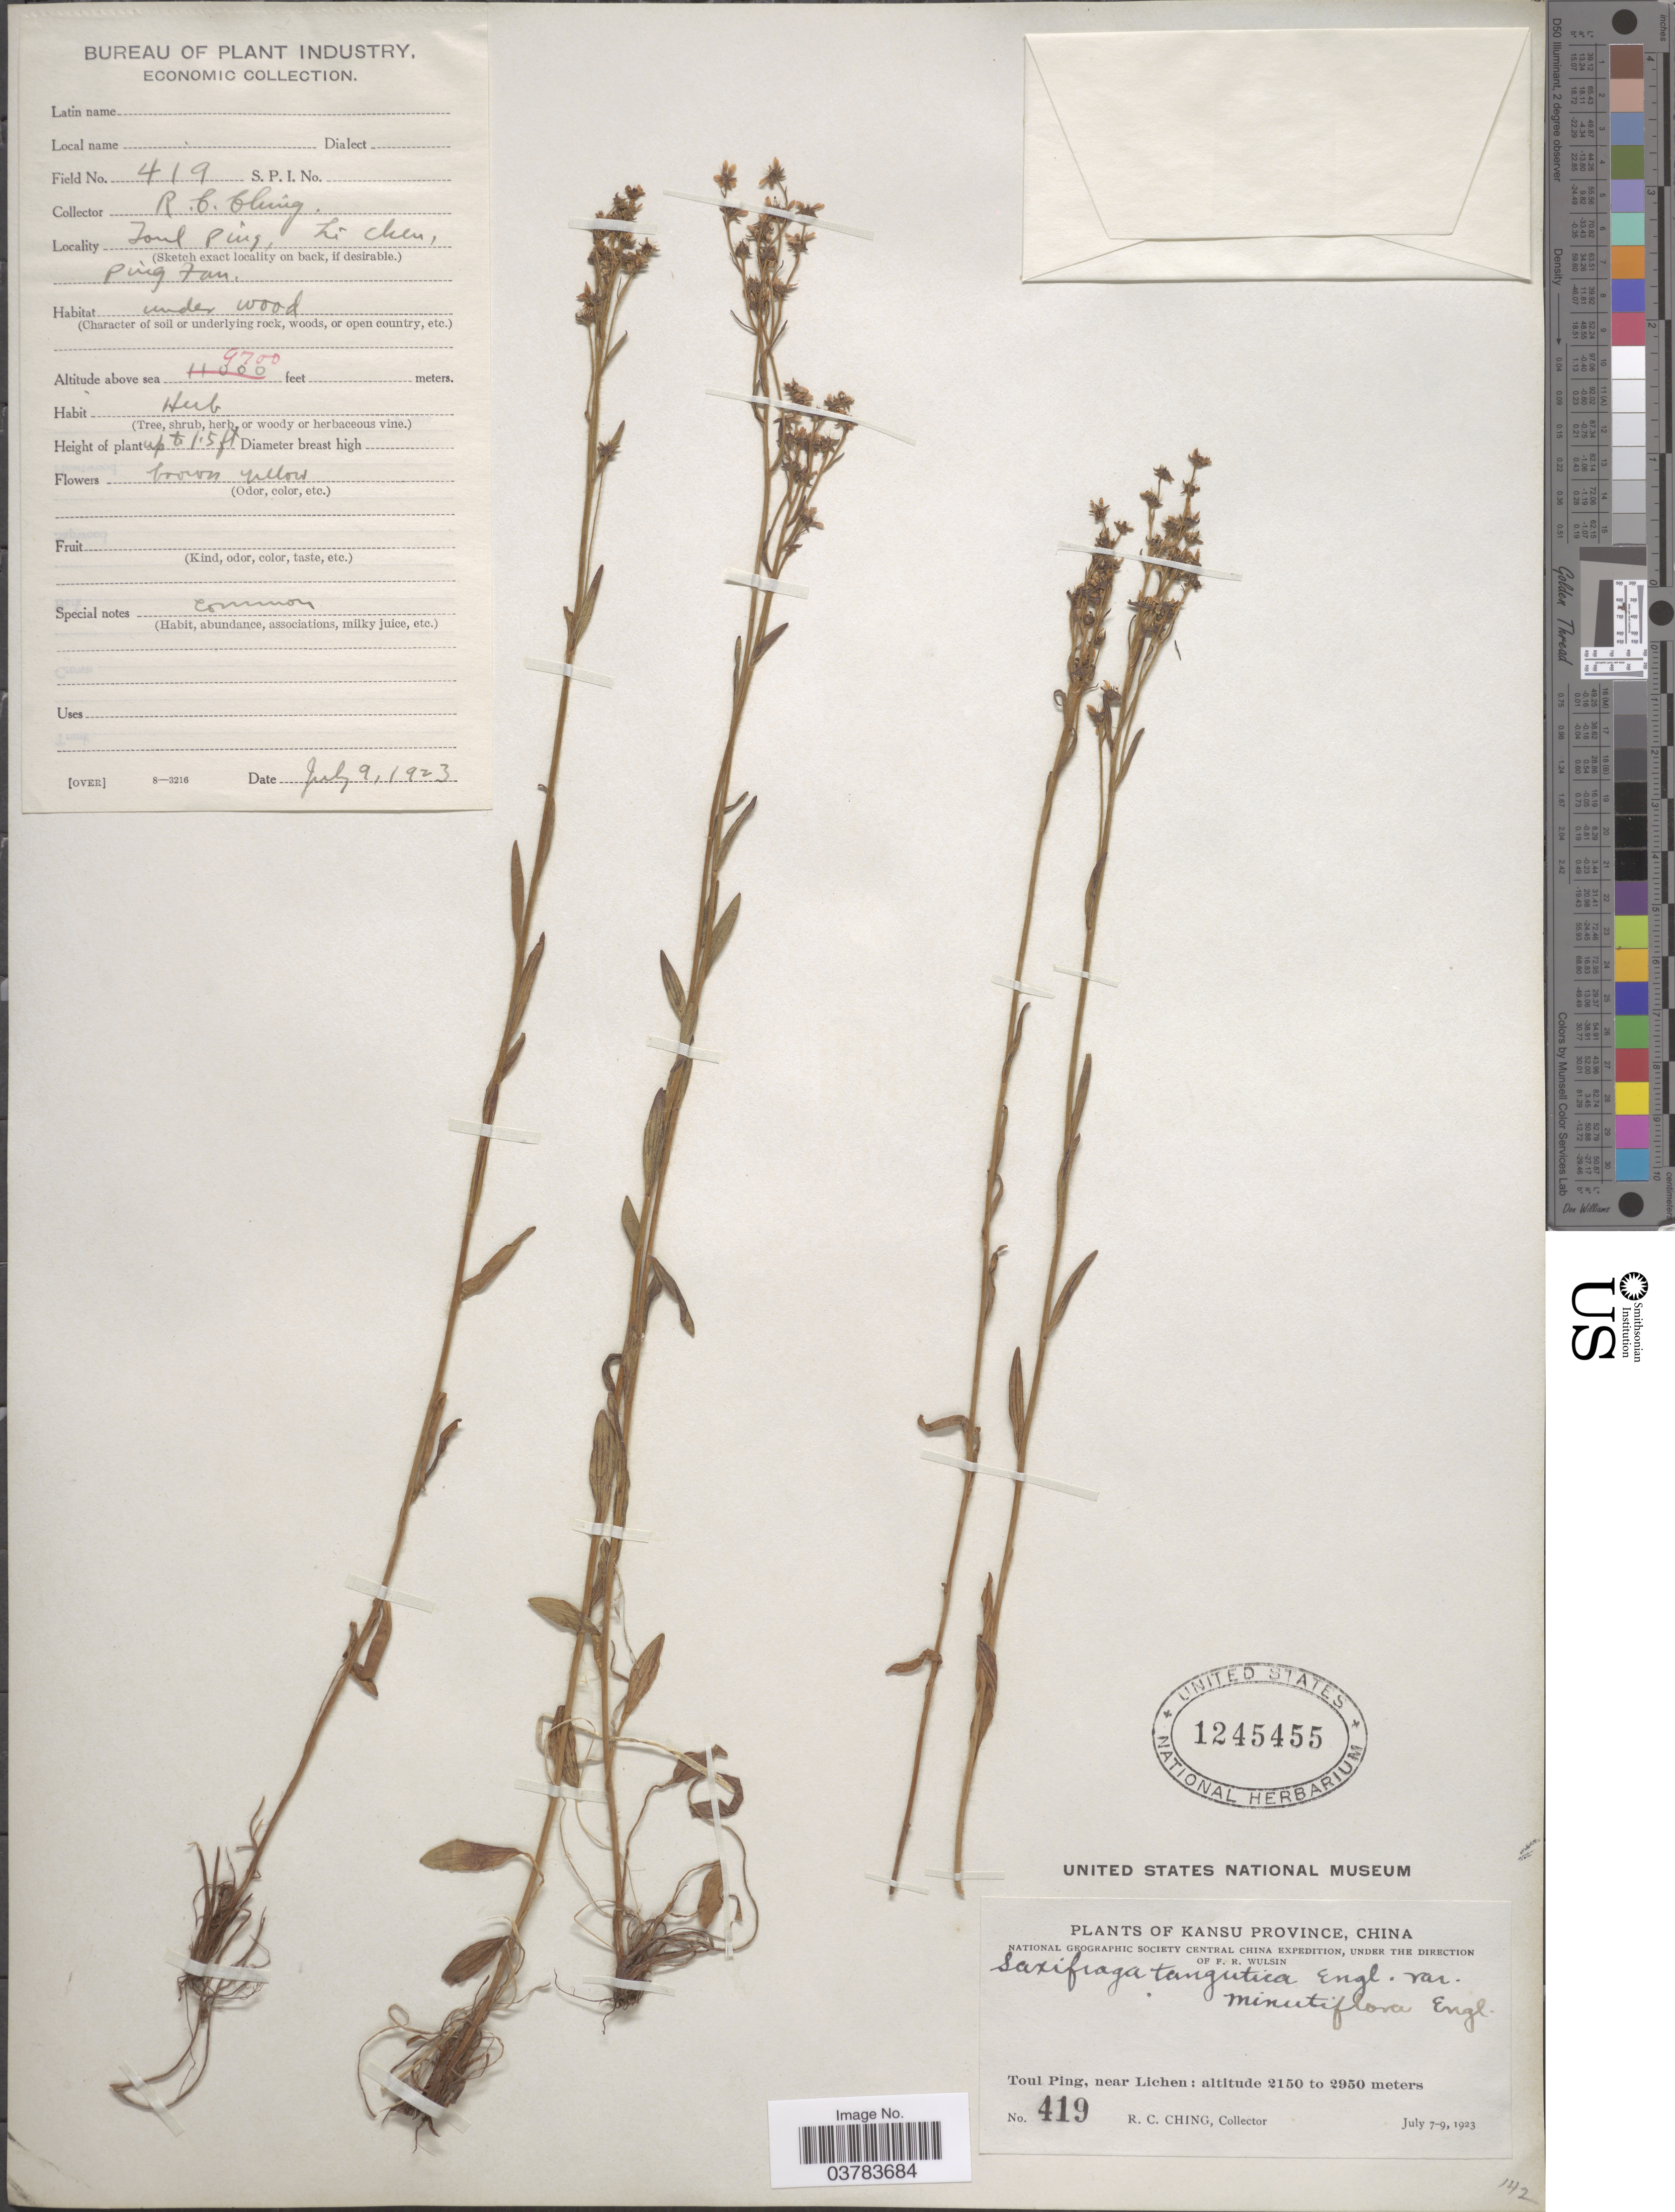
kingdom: Plantae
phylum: Tracheophyta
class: Magnoliopsida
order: Saxifragales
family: Saxifragaceae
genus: Saxifraga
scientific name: Saxifraga tangutica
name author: Engl.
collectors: R. C. Ching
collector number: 419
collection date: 1923-07-09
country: China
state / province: Gansu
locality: Kansu Province. National Geographic Society Central China Expedition. Toul Ping, near Lichen.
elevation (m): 2957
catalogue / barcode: US 1245455